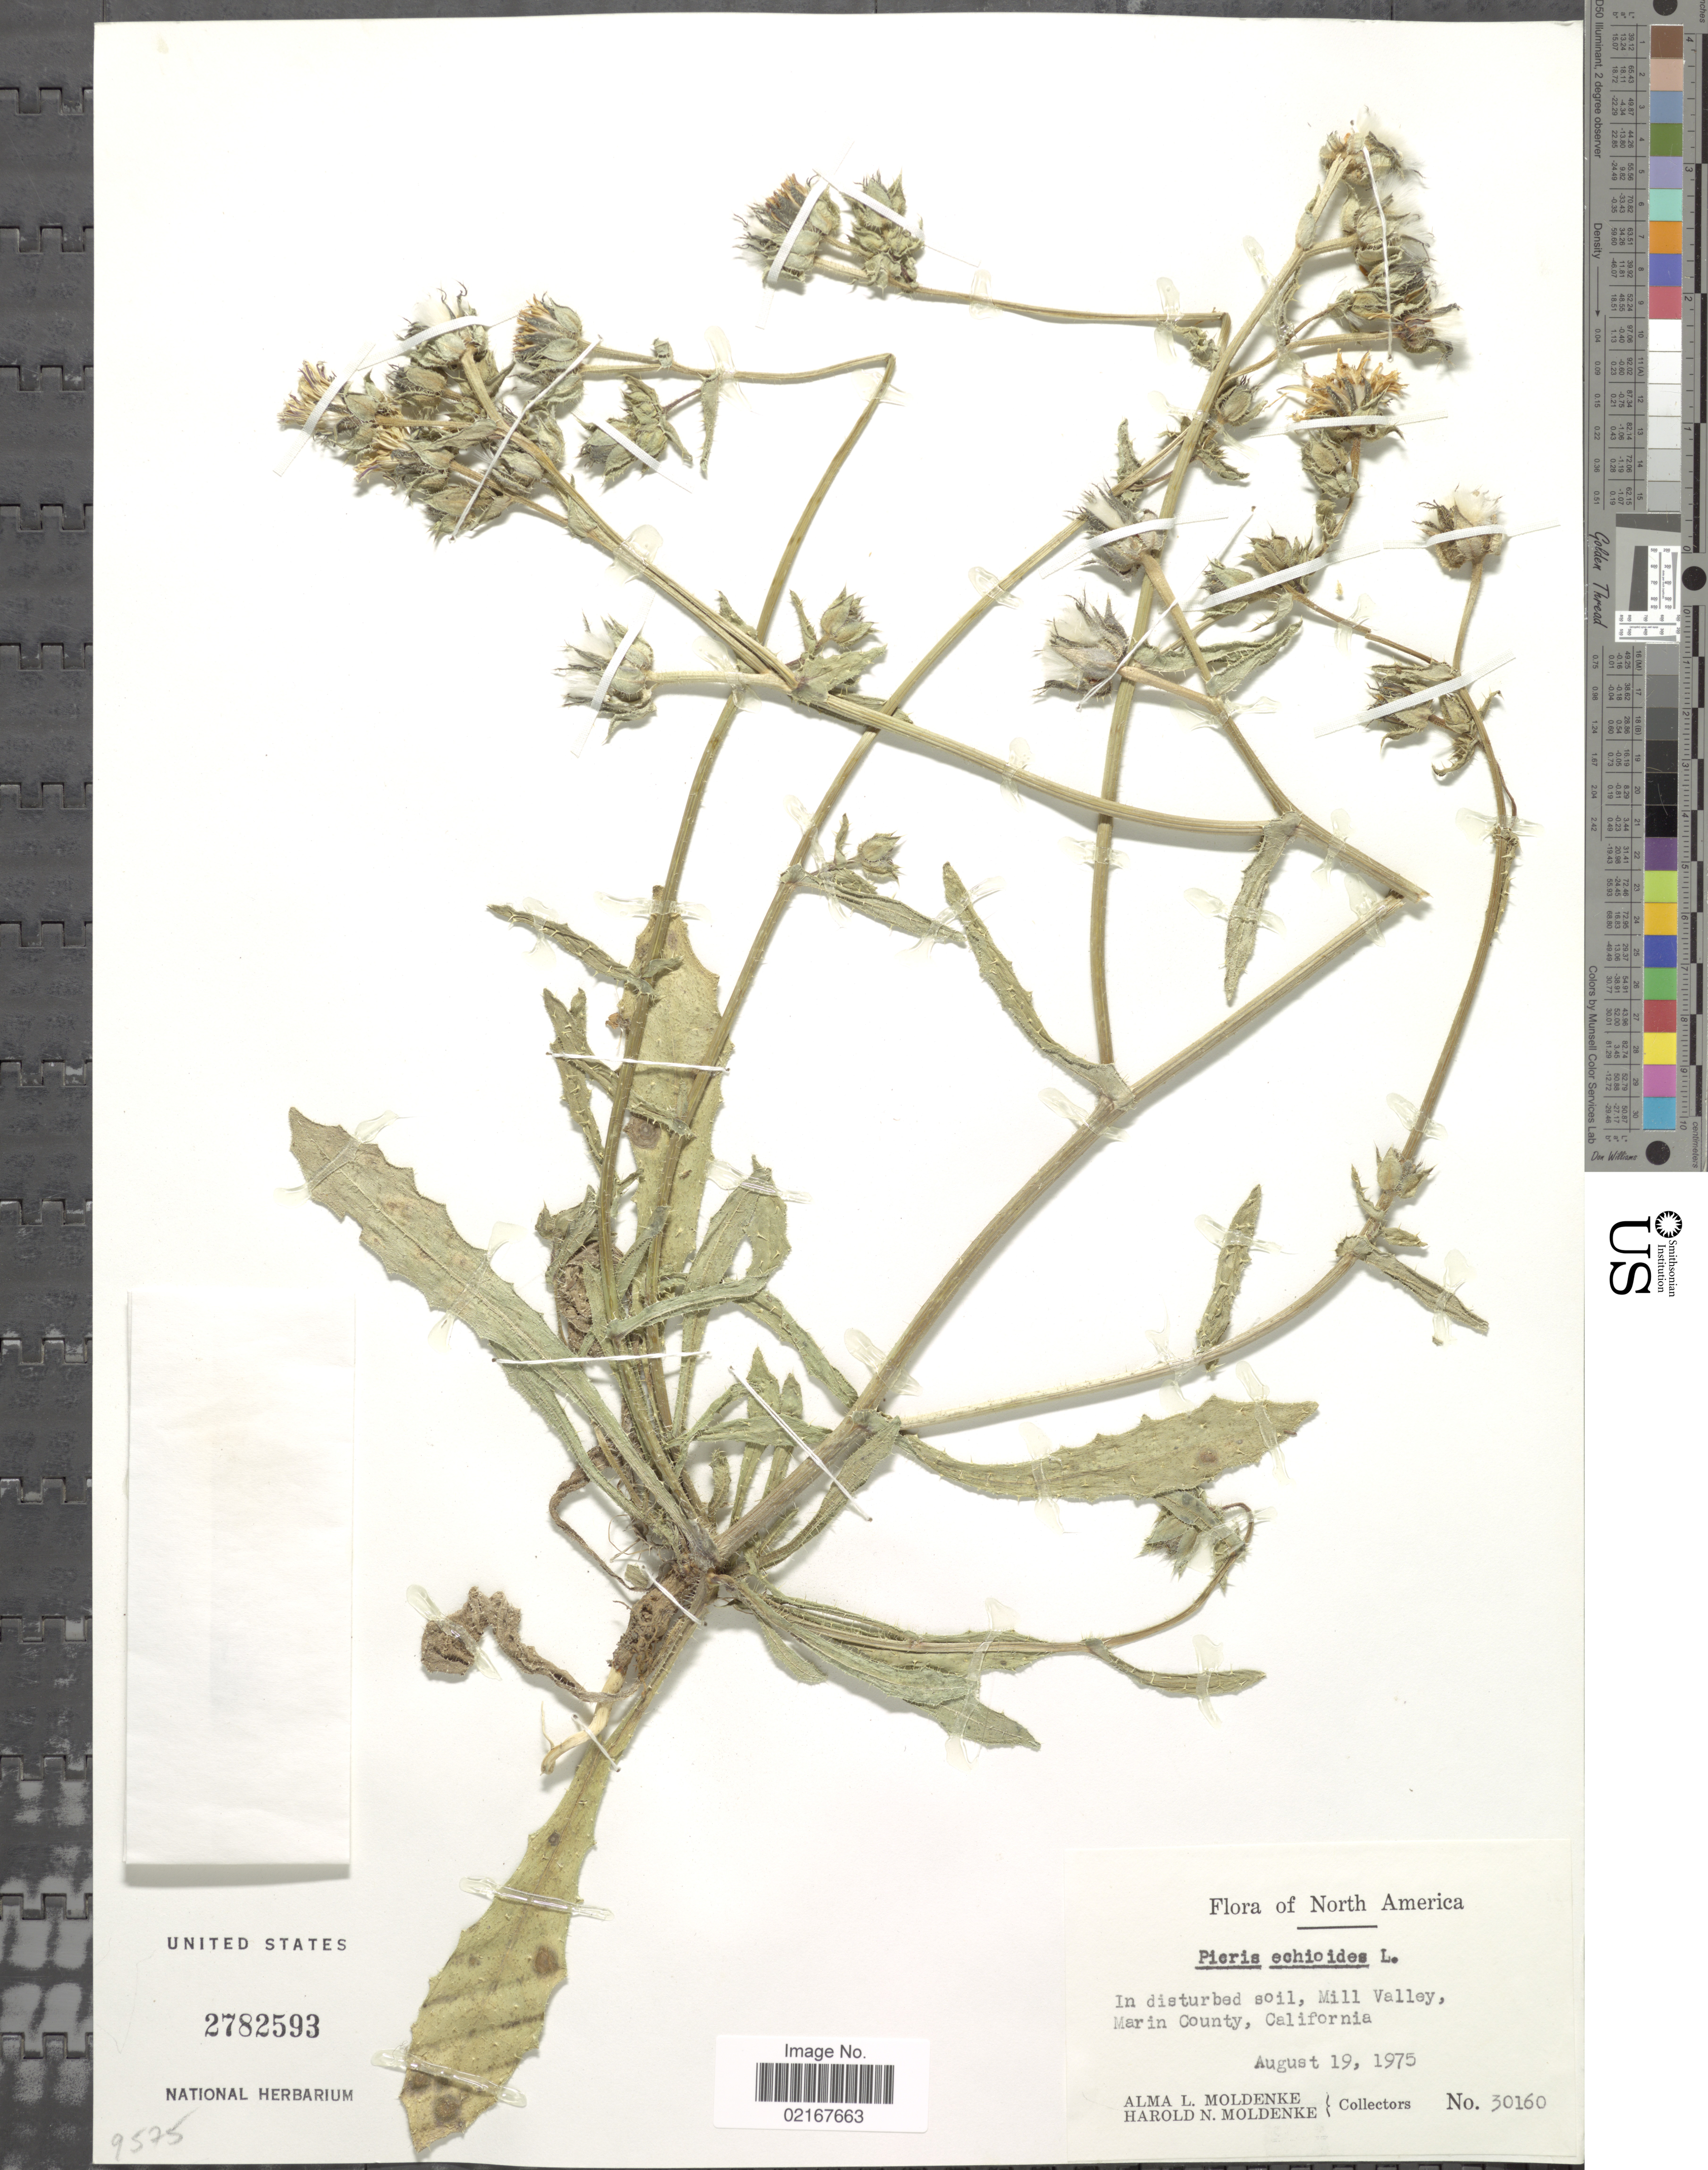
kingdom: Plantae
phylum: Tracheophyta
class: Magnoliopsida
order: Asterales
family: Asteraceae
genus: Helminthotheca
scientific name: Helminthotheca echioides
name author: (L.) Holub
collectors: A. L. Moldenke & H. N. Moldenke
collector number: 30160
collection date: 1975-08-19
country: United States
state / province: California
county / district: Marin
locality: North America, Mill Valley, Marin County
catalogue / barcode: US 2782593